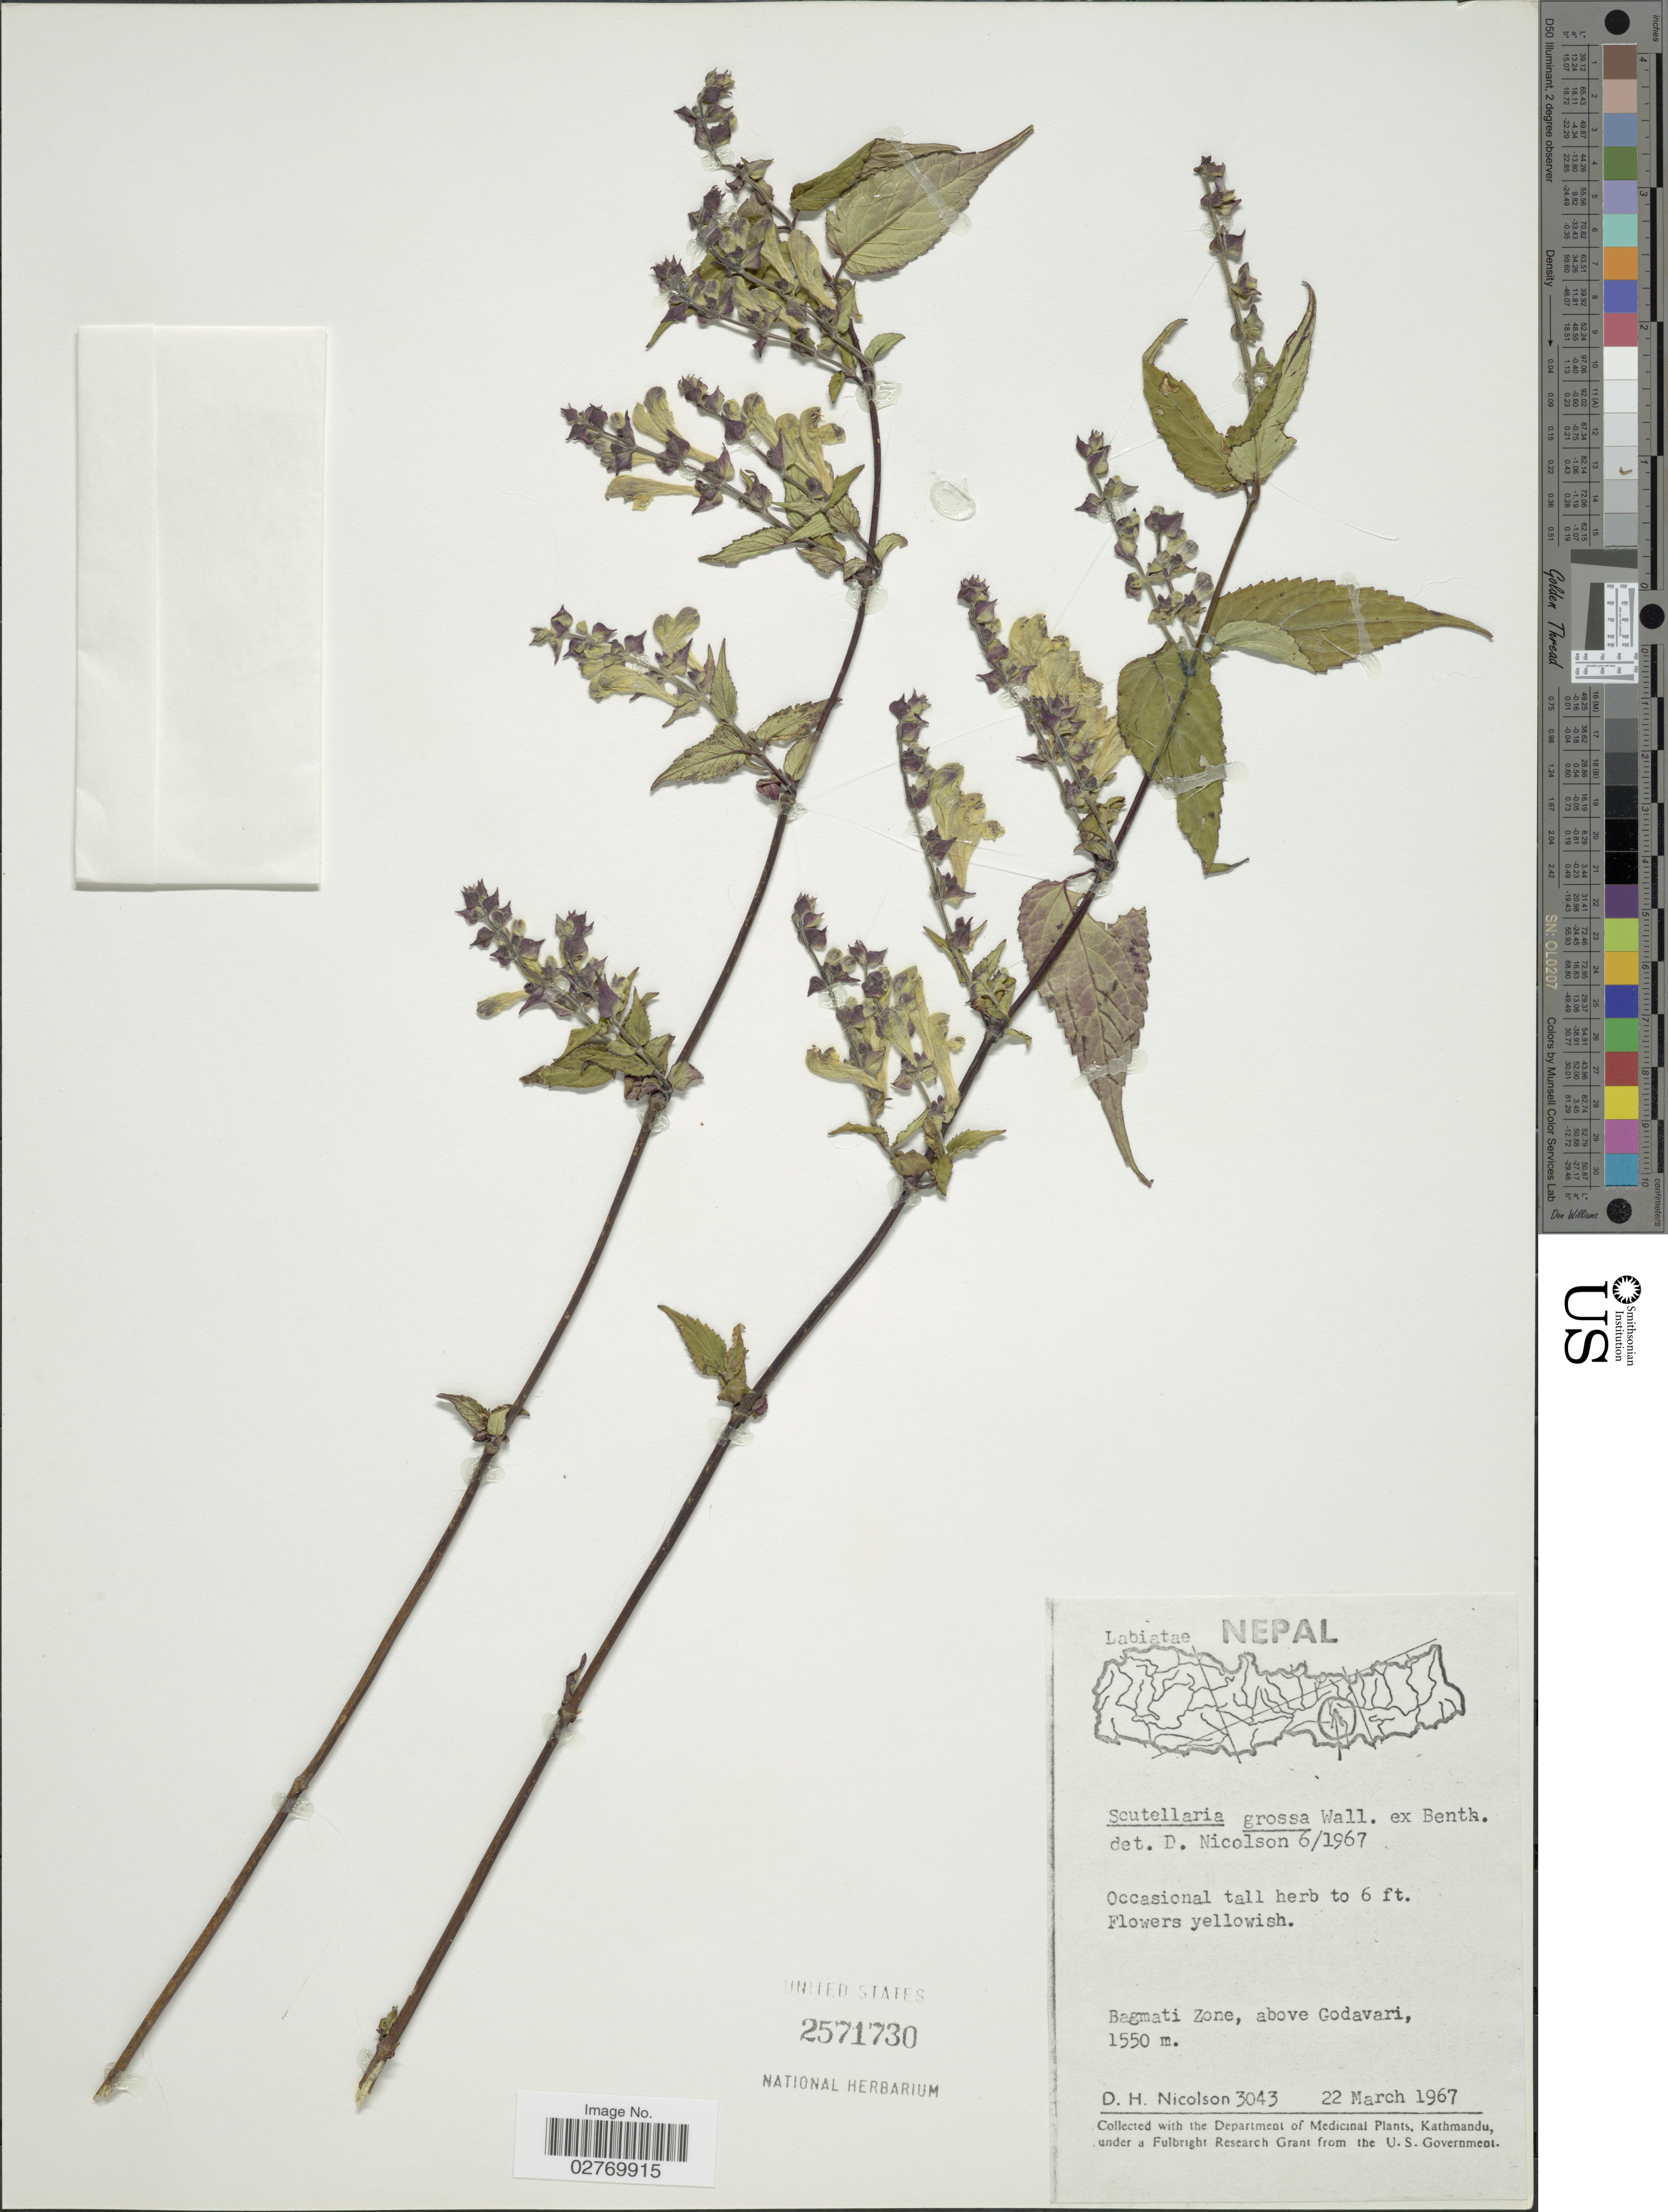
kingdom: Plantae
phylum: Tracheophyta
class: Magnoliopsida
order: Lamiales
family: Lamiaceae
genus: Scutellaria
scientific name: Scutellaria grossa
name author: Wall.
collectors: D. H. Nicolson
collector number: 3043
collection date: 1967-03-22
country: Nepal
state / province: Bagmati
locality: Bagmati Zone, above Godavari.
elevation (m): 1550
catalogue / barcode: US 2571730